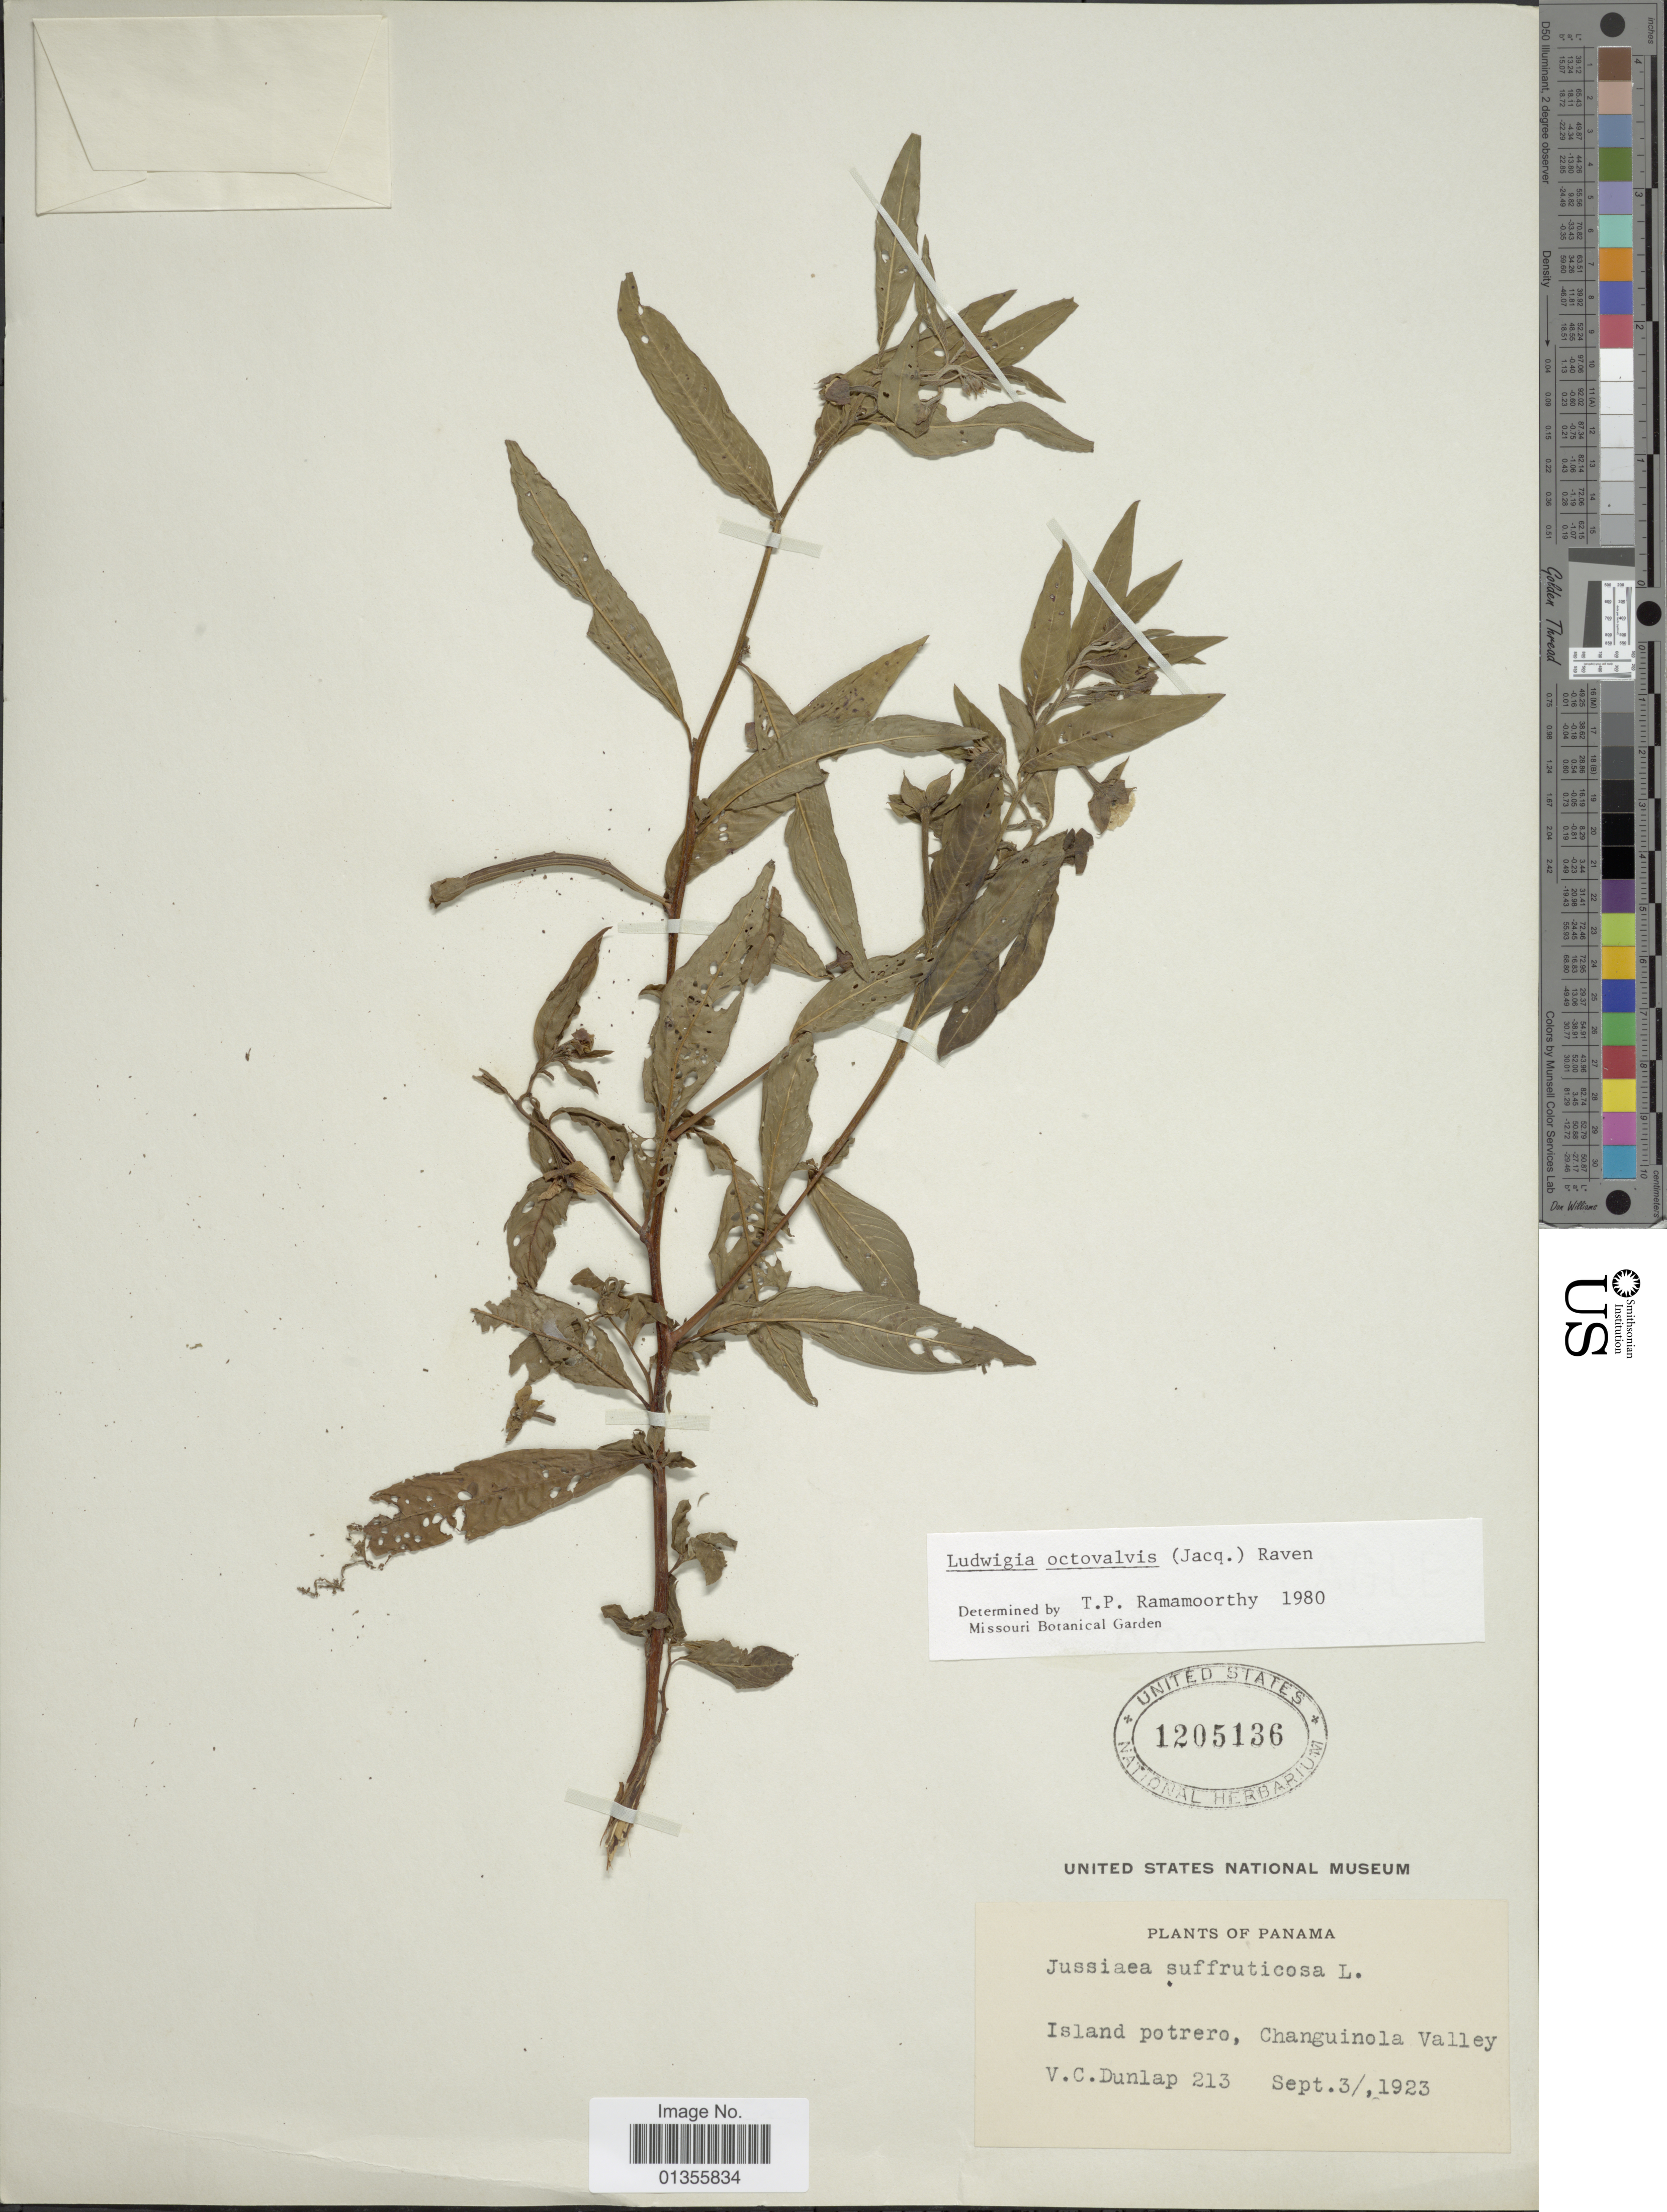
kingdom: Plantae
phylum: Tracheophyta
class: Magnoliopsida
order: Myrtales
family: Onagraceae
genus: Ludwigia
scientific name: Ludwigia octovalvis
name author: (Jacq.) P.H. Raven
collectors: V. C. Dunlap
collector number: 213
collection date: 1923-09-03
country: Panama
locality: Island potrero, Changuinola Valley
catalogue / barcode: US 1205136